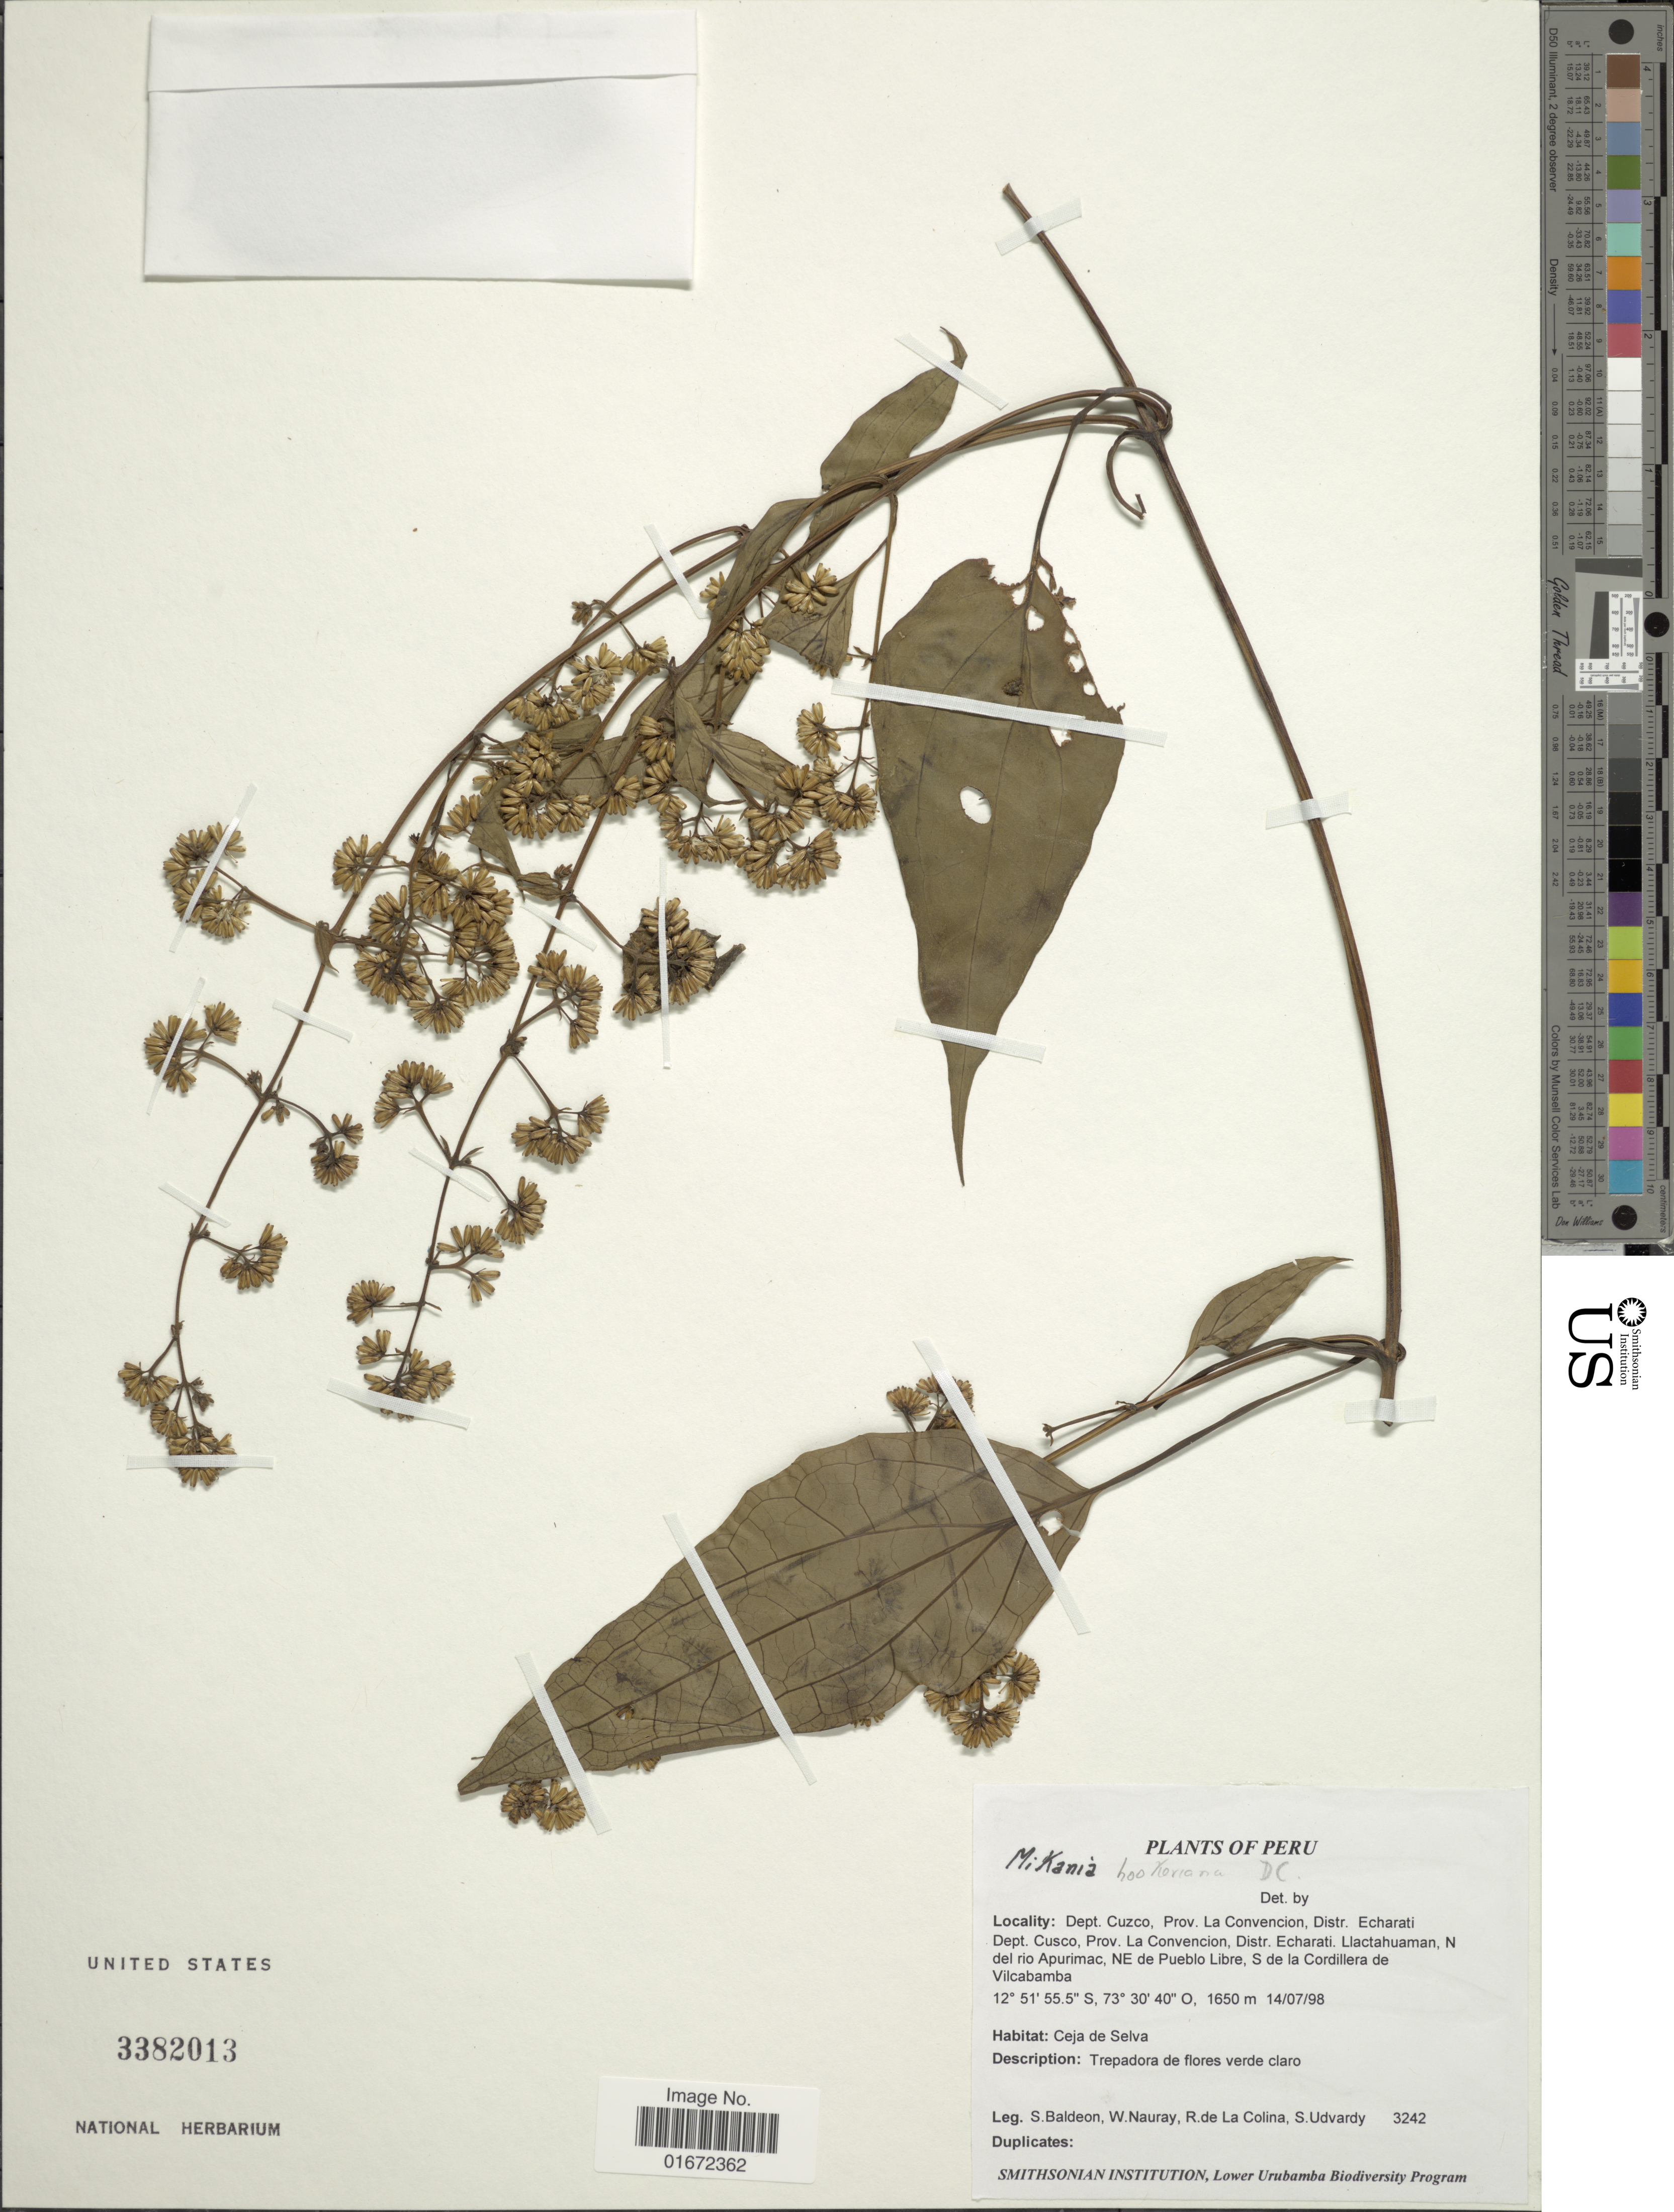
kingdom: Plantae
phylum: Tracheophyta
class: Magnoliopsida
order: Asterales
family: Asteraceae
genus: Mikania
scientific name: Mikania hookeriana var. platyphylla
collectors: S. Baldeon, W. Nauray, R. Colina & S. Udvardy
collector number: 3242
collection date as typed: Transcribed d/m/y: 14/7/98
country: Peru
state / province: Cusco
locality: Dept. Cuzco, Prov. La Convencion, Distr. Echarati. Dept. Cusco, Prov. La Convencion, Distr. Echarati. Llactahuaman, N del rio Apurimac, NE de Pueblo Libre, S de la Cordillera de Vilcabamba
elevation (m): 1650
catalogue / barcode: US 3382013